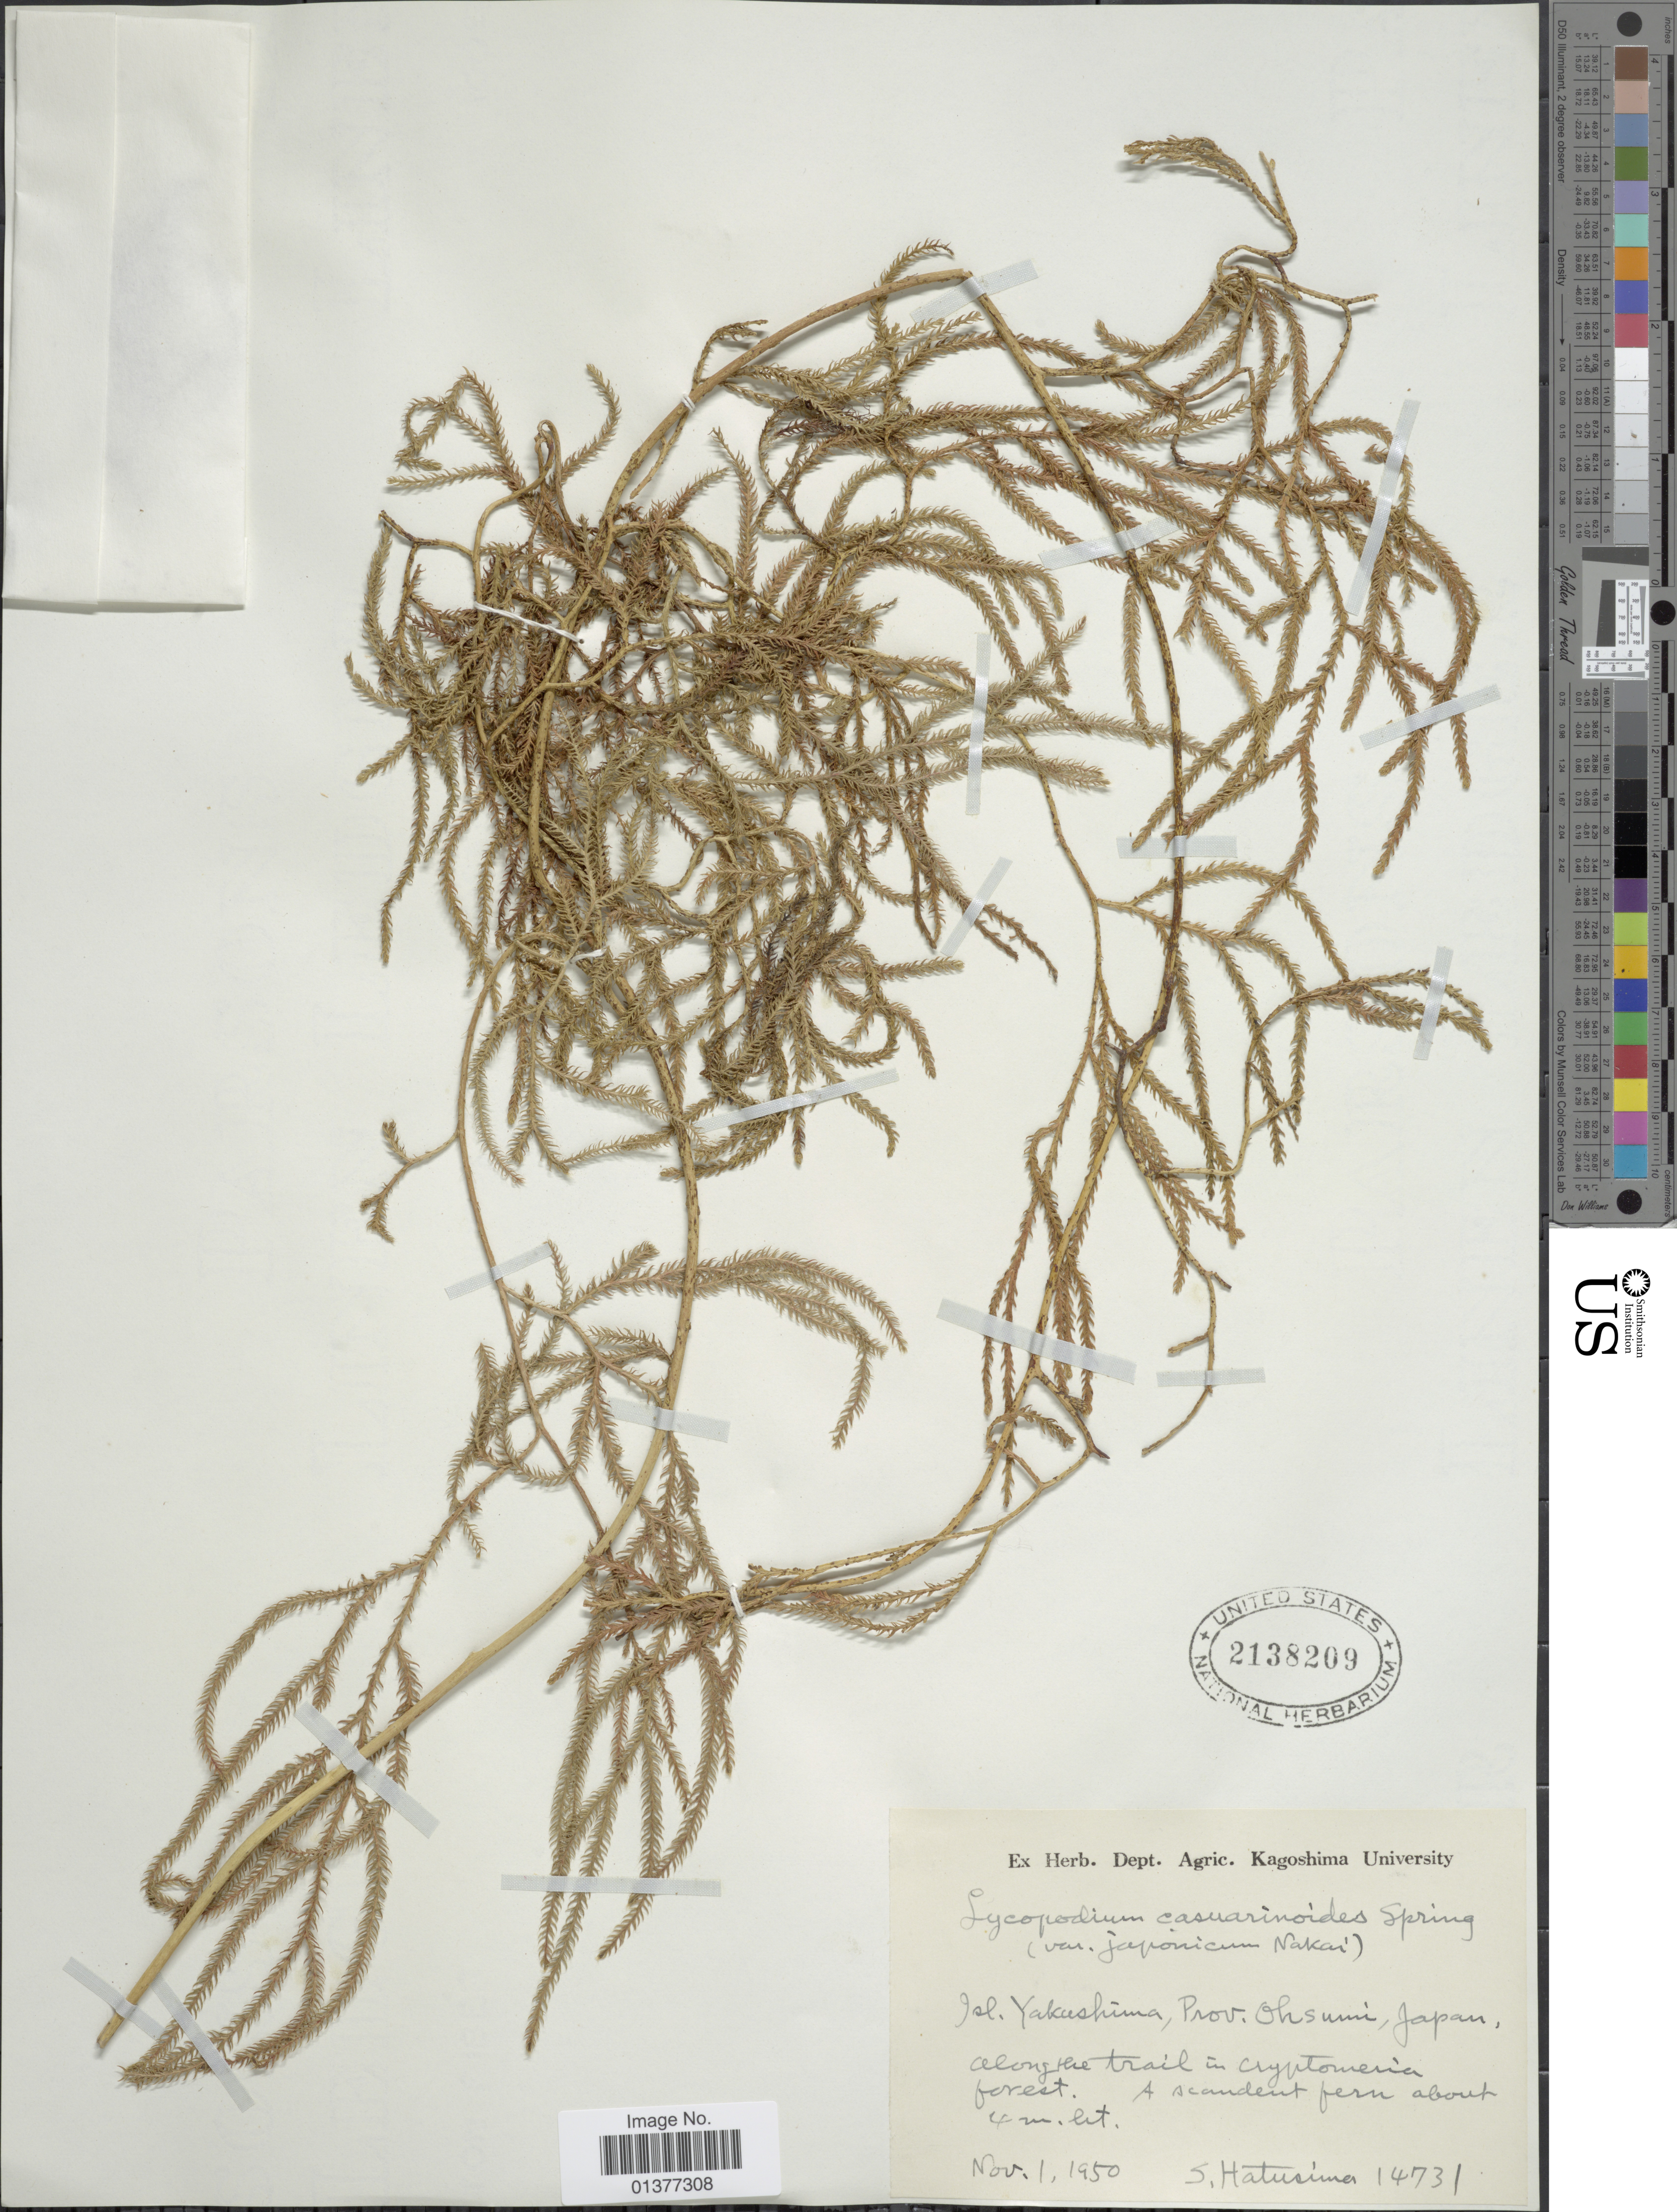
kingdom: Plantae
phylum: Tracheophyta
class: Lycopodiopsida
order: Lycopodiales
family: Lycopodiaceae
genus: Lycopodiastrum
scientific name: Lycopodiastrum casuarinoides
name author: (Spring) Holub ex R.D. Dixit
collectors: S. Hatusima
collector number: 14731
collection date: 1950-11-01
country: Japan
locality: Isl. Yakushima, prov. Ohsumi, along trail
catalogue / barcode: US 2138209